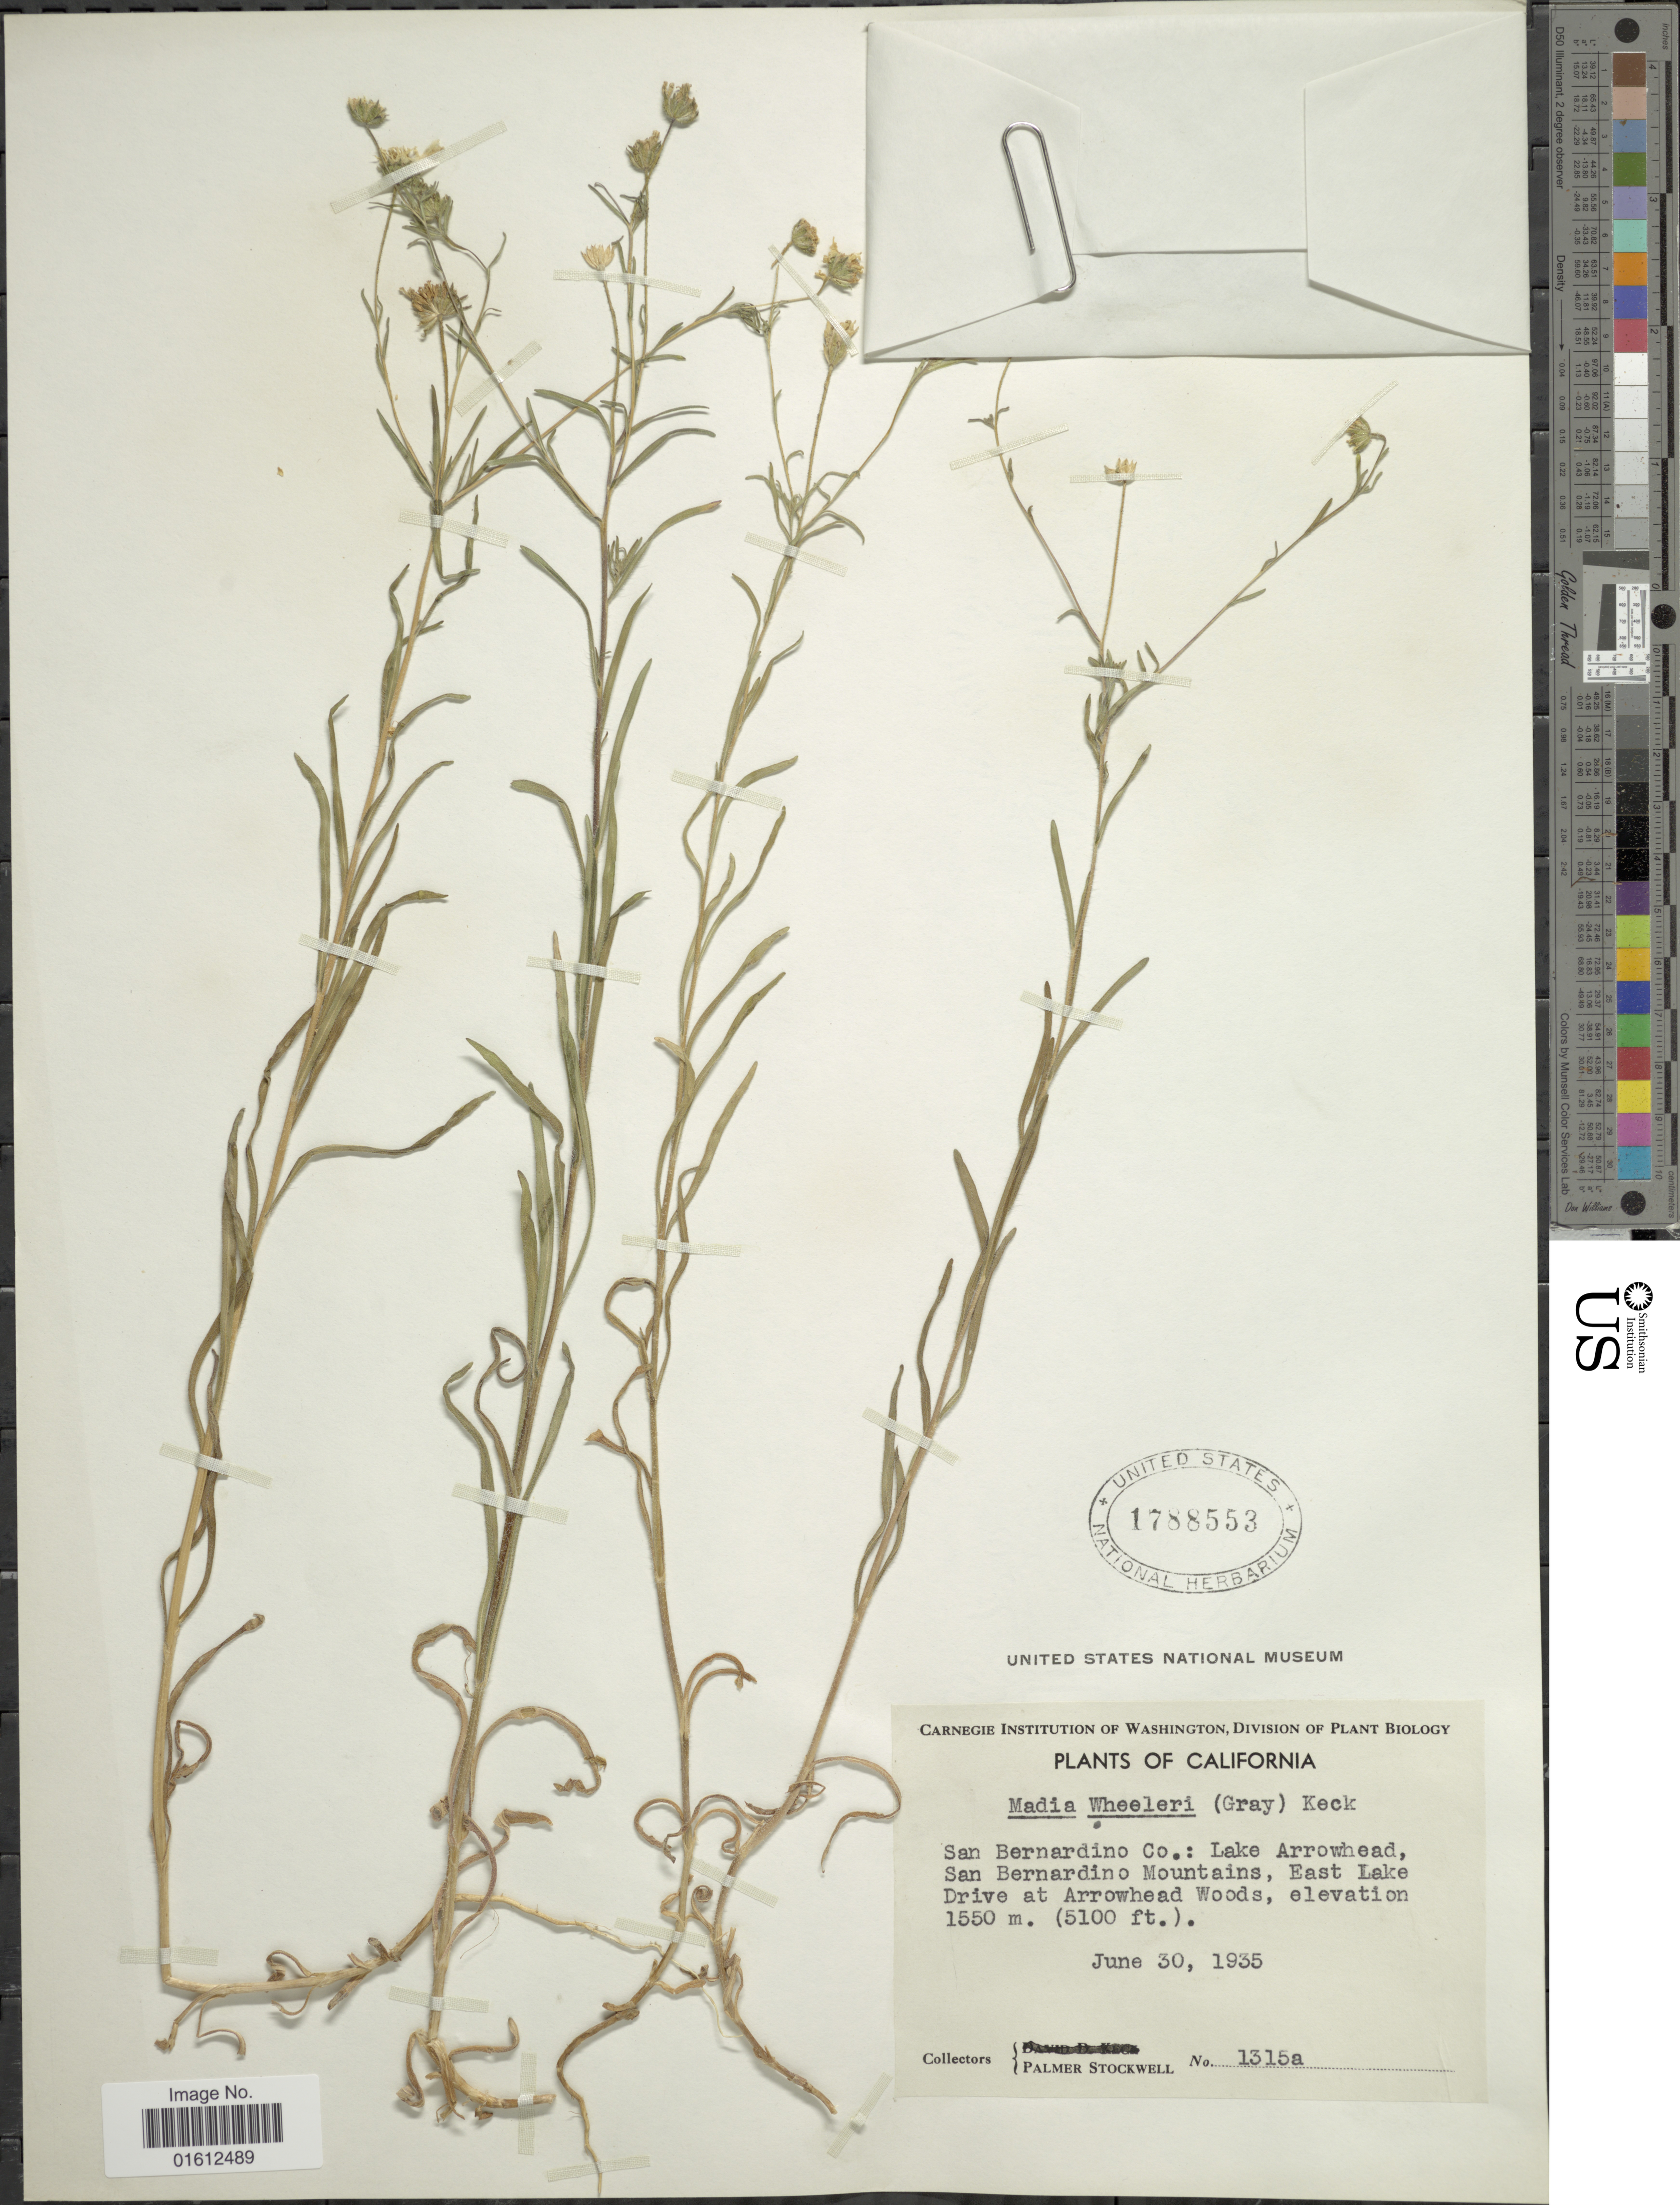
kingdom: Plantae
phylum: Tracheophyta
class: Magnoliopsida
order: Asterales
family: Asteraceae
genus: Madia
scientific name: Madia elegans subsp. wheeleri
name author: (A. Gray) D.D. Keck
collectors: P. Stockwell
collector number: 1315a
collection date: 1935-06-30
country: United States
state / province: California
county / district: San Bernardino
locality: San Bernardino Co.: Lake Arrowhead, San Bernardino Mountains, East Lake Drive at Arrowhead Woods.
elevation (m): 1550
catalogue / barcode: US 1788553